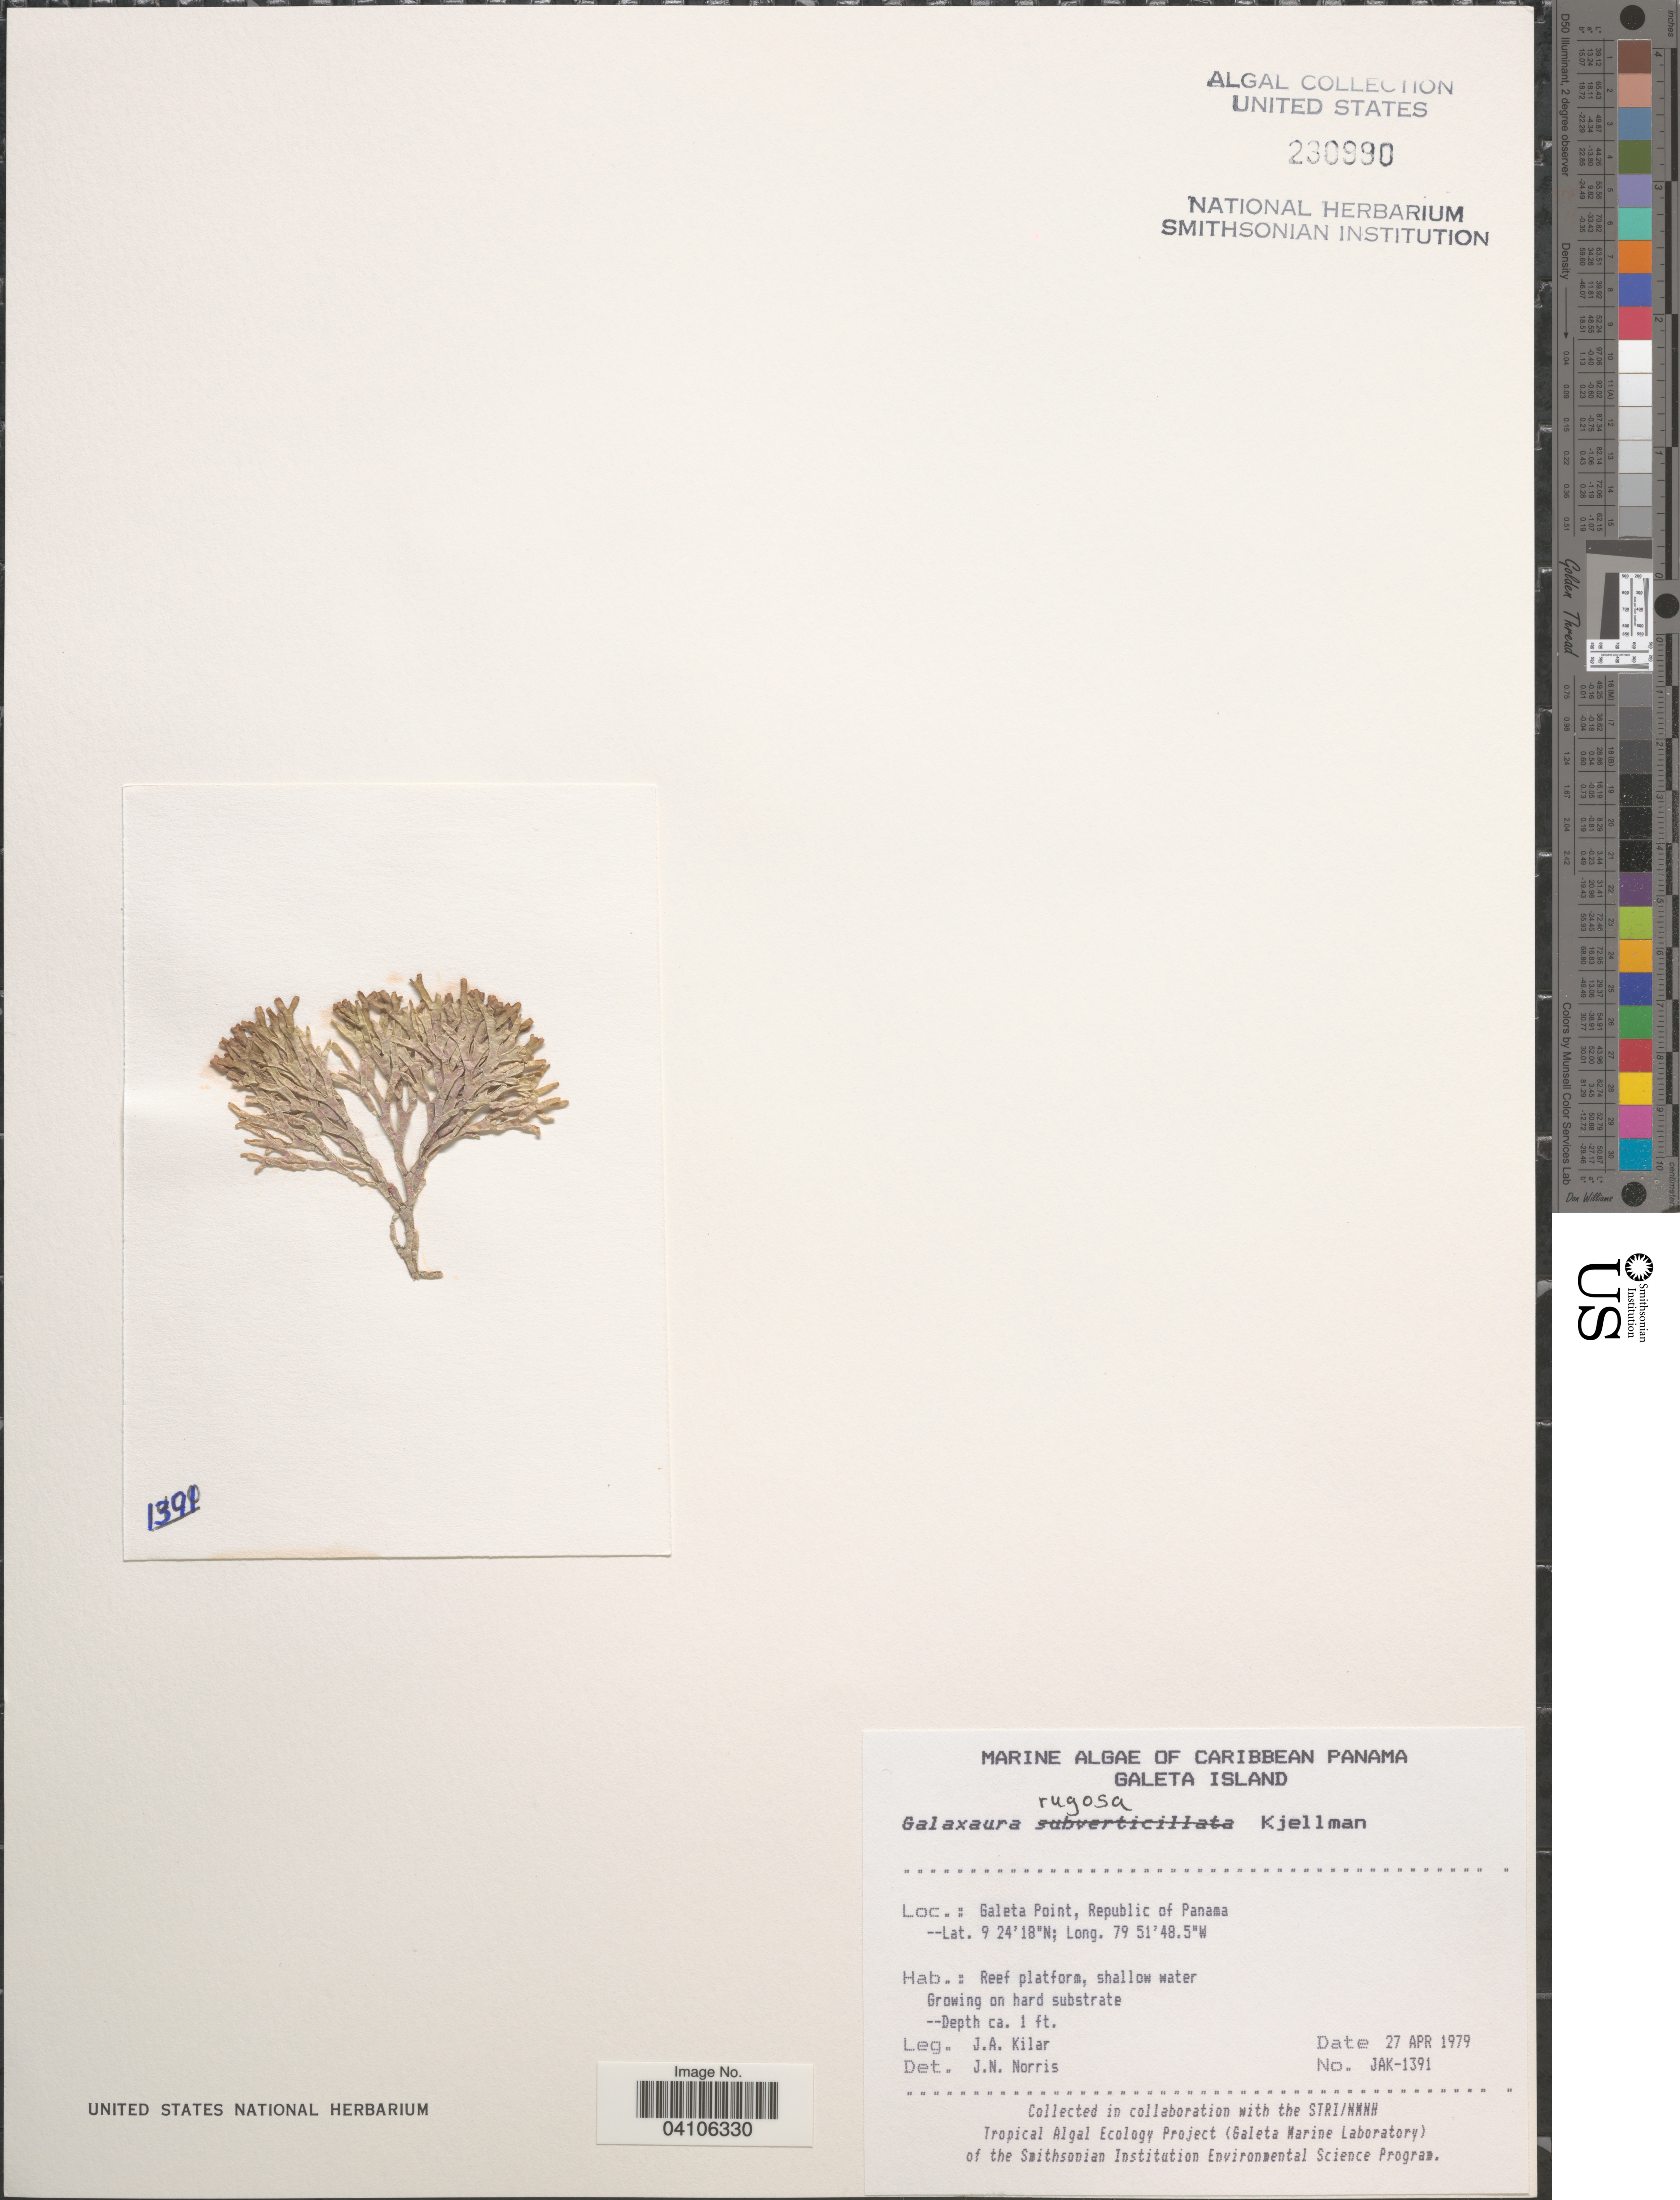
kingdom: Plantae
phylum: Rhodophyta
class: Florideophyceae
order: Nemaliales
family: Galaxauraceae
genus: Galaxaura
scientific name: Galaxaura rugosa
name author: (Ellis & Sol.) J.V.Lamouroux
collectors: J. A. Kilar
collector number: JAK-1391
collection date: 1979-04-27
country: Panama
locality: Caribbean Panama. Galeta Point, Republic of Panama.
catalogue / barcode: US 230990